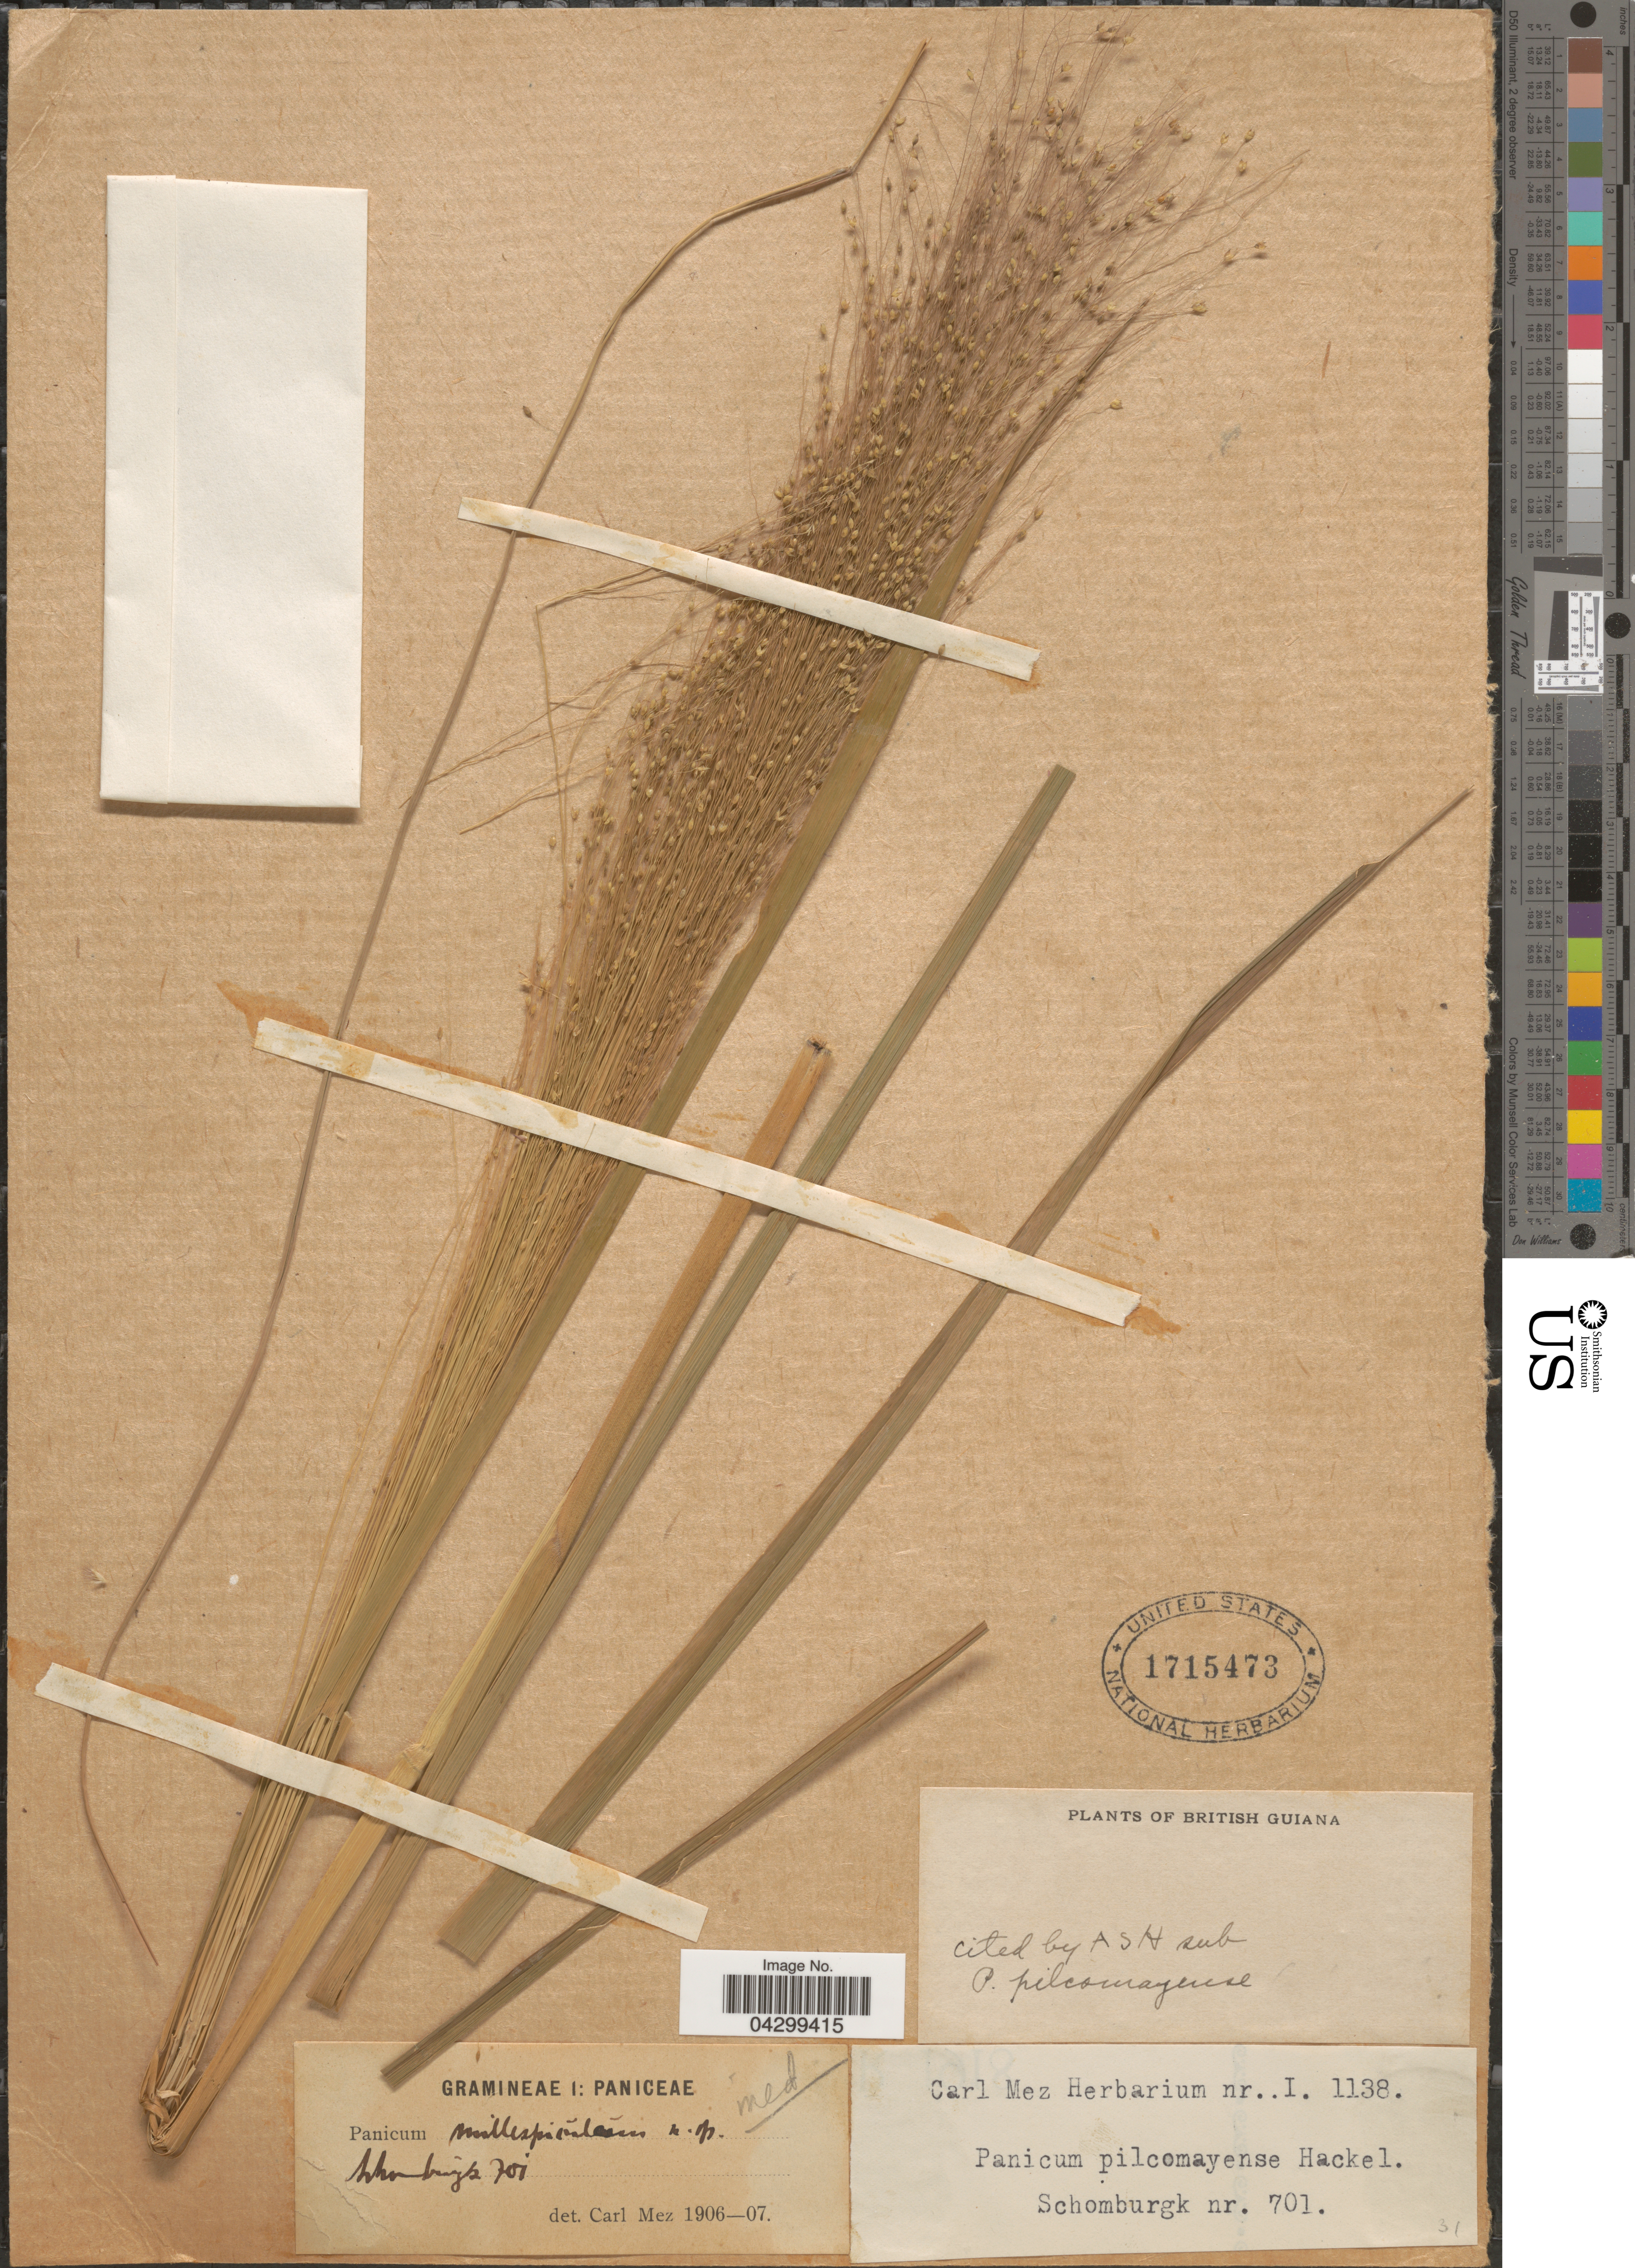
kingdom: Plantae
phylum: Tracheophyta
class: Liliopsida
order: Poales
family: Poaceae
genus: Panicum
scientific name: Panicum bergii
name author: Arechav.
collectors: -- Schomburgk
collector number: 701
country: Guyana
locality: British Guiana.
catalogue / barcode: US 1715473